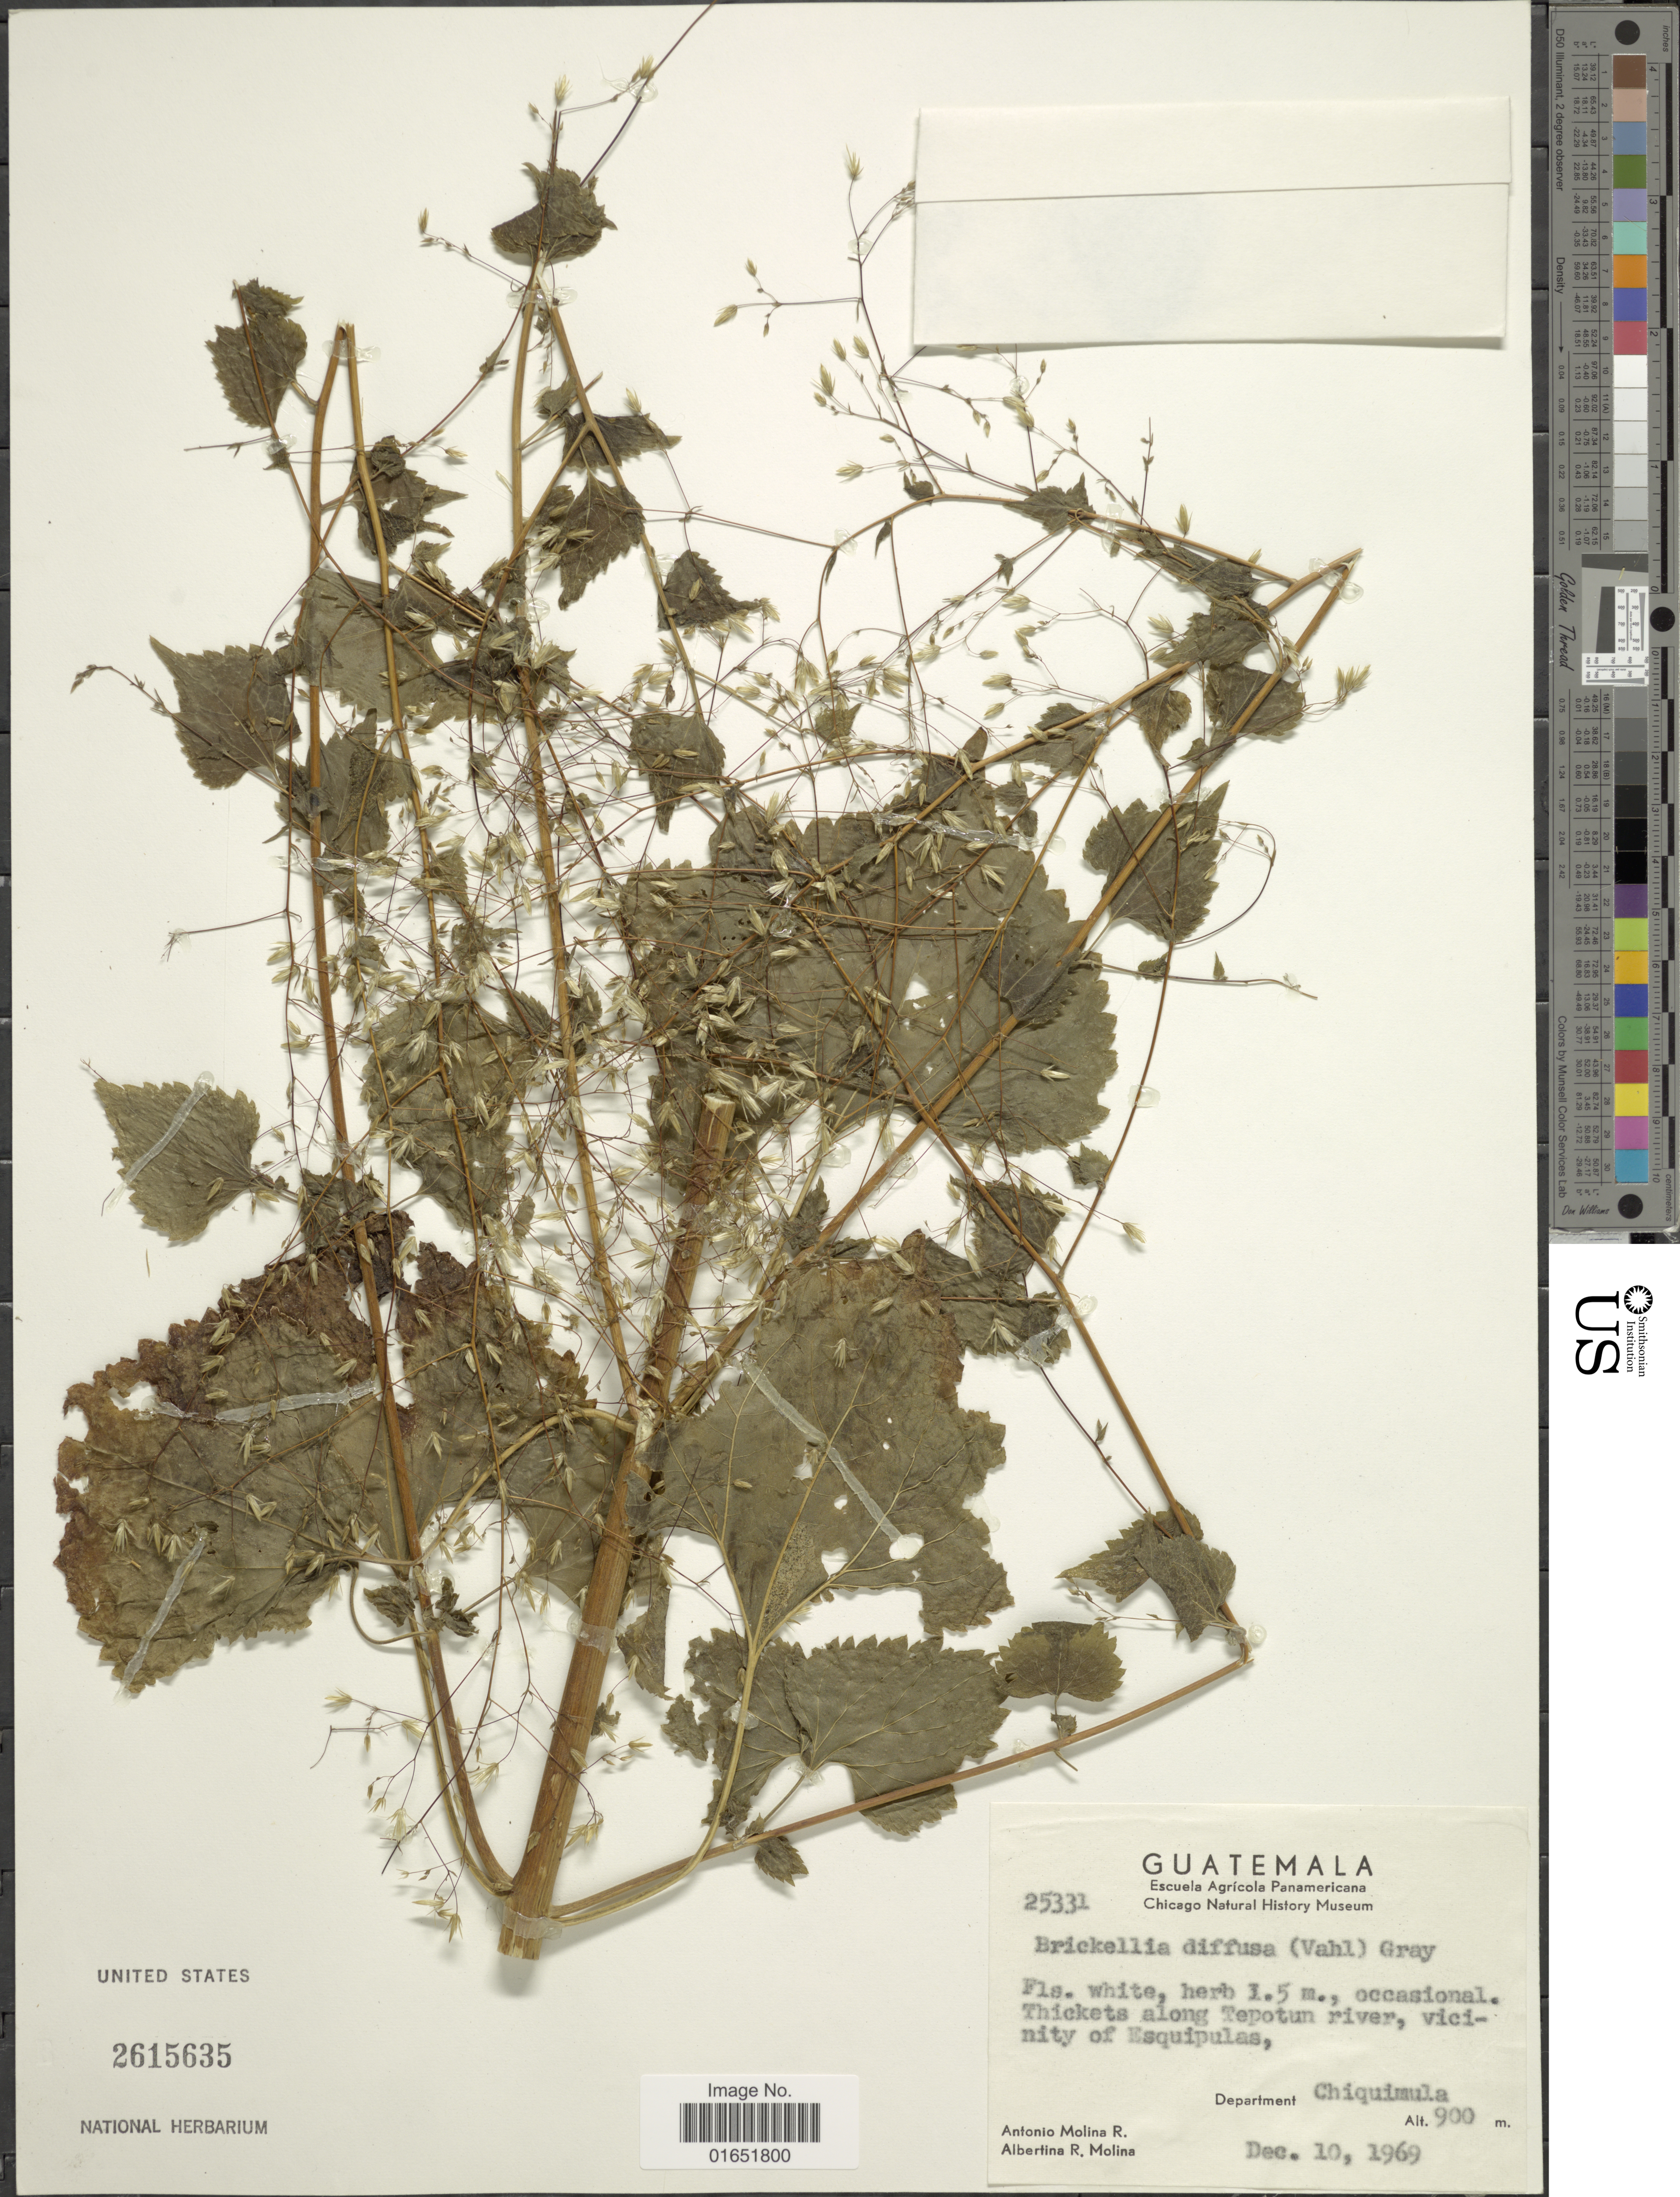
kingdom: Plantae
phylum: Tracheophyta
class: Magnoliopsida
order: Asterales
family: Asteraceae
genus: Brickellia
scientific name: Brickellia diffusa M.E. Jones, nom illeg.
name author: M.E. Jones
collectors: A. Molina R. & A. R. Molina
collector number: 25331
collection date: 1969-12-10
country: Guatemala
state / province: Chiquimula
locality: Thickets along Tepotun river, vicinity of Esquipulas, Department Chiquimula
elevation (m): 900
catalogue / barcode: US 2615635